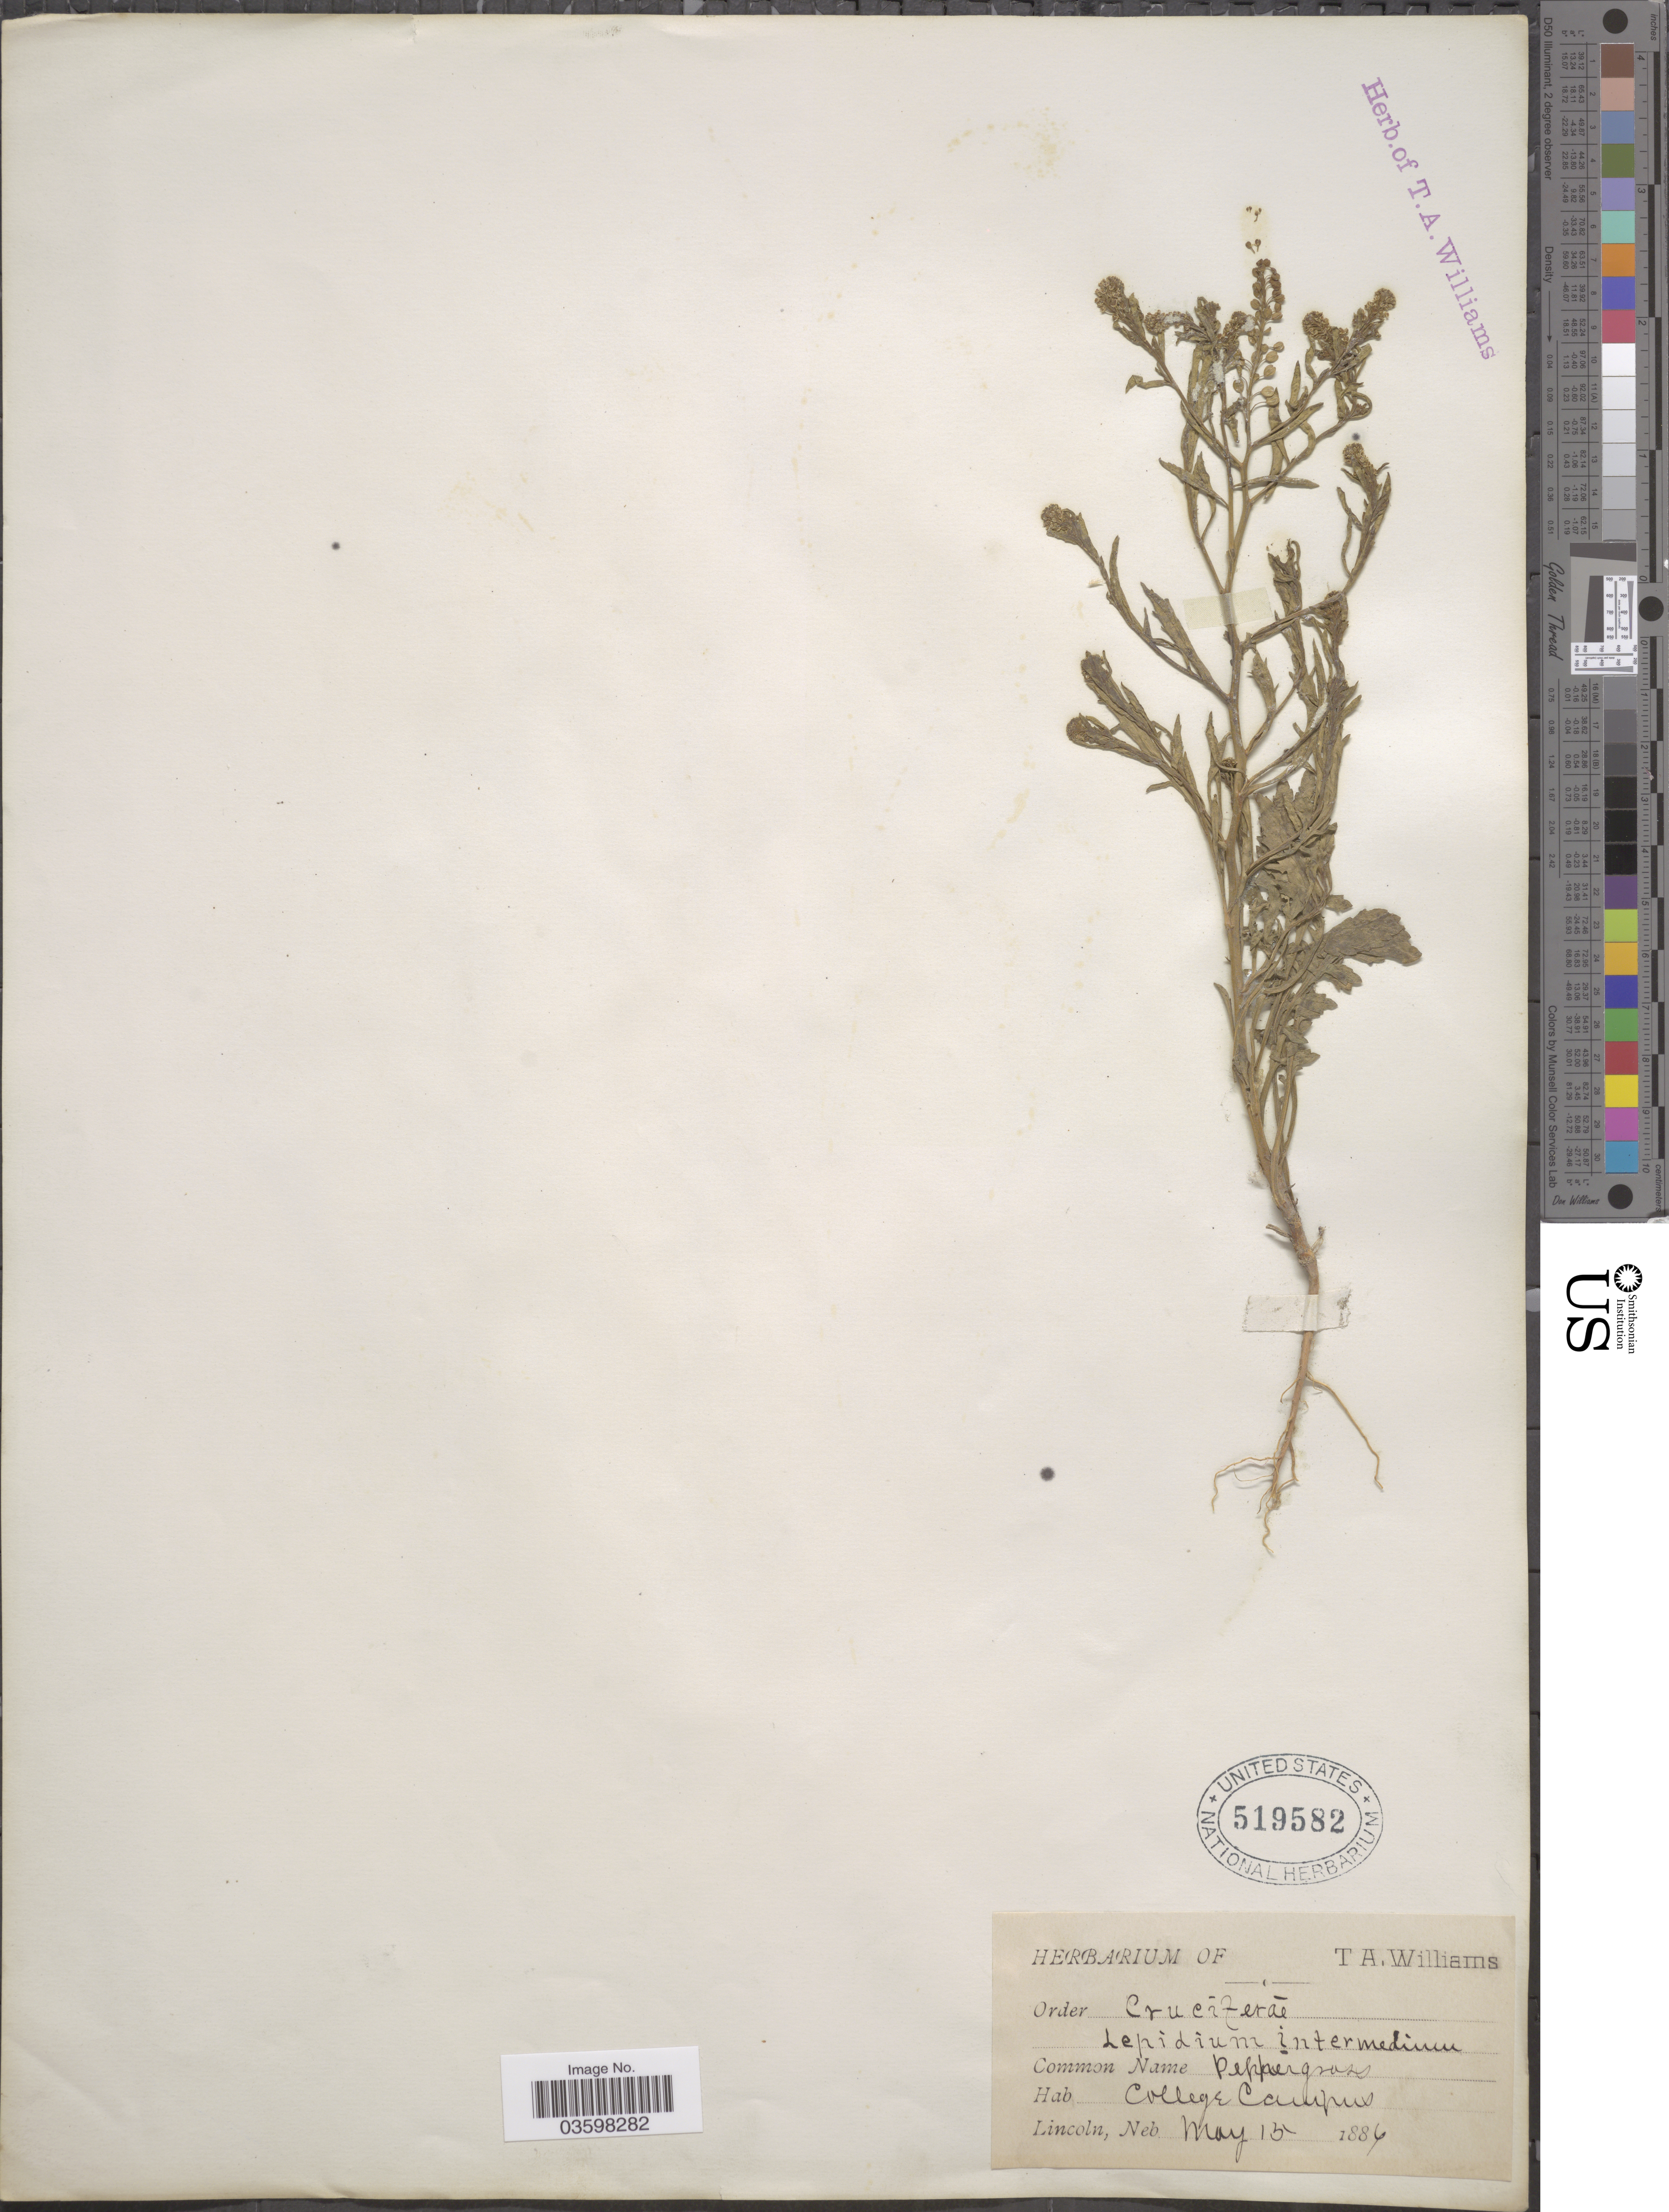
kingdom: Plantae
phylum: Tracheophyta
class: Magnoliopsida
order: Brassicales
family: Brassicaceae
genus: Lepidium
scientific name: Lepidium densiflorum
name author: Schrad.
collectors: ex herb. Thos. A. Williams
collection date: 1886-05-15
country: United States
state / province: Nebraska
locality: College Campus. Lincoln.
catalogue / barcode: US 519582